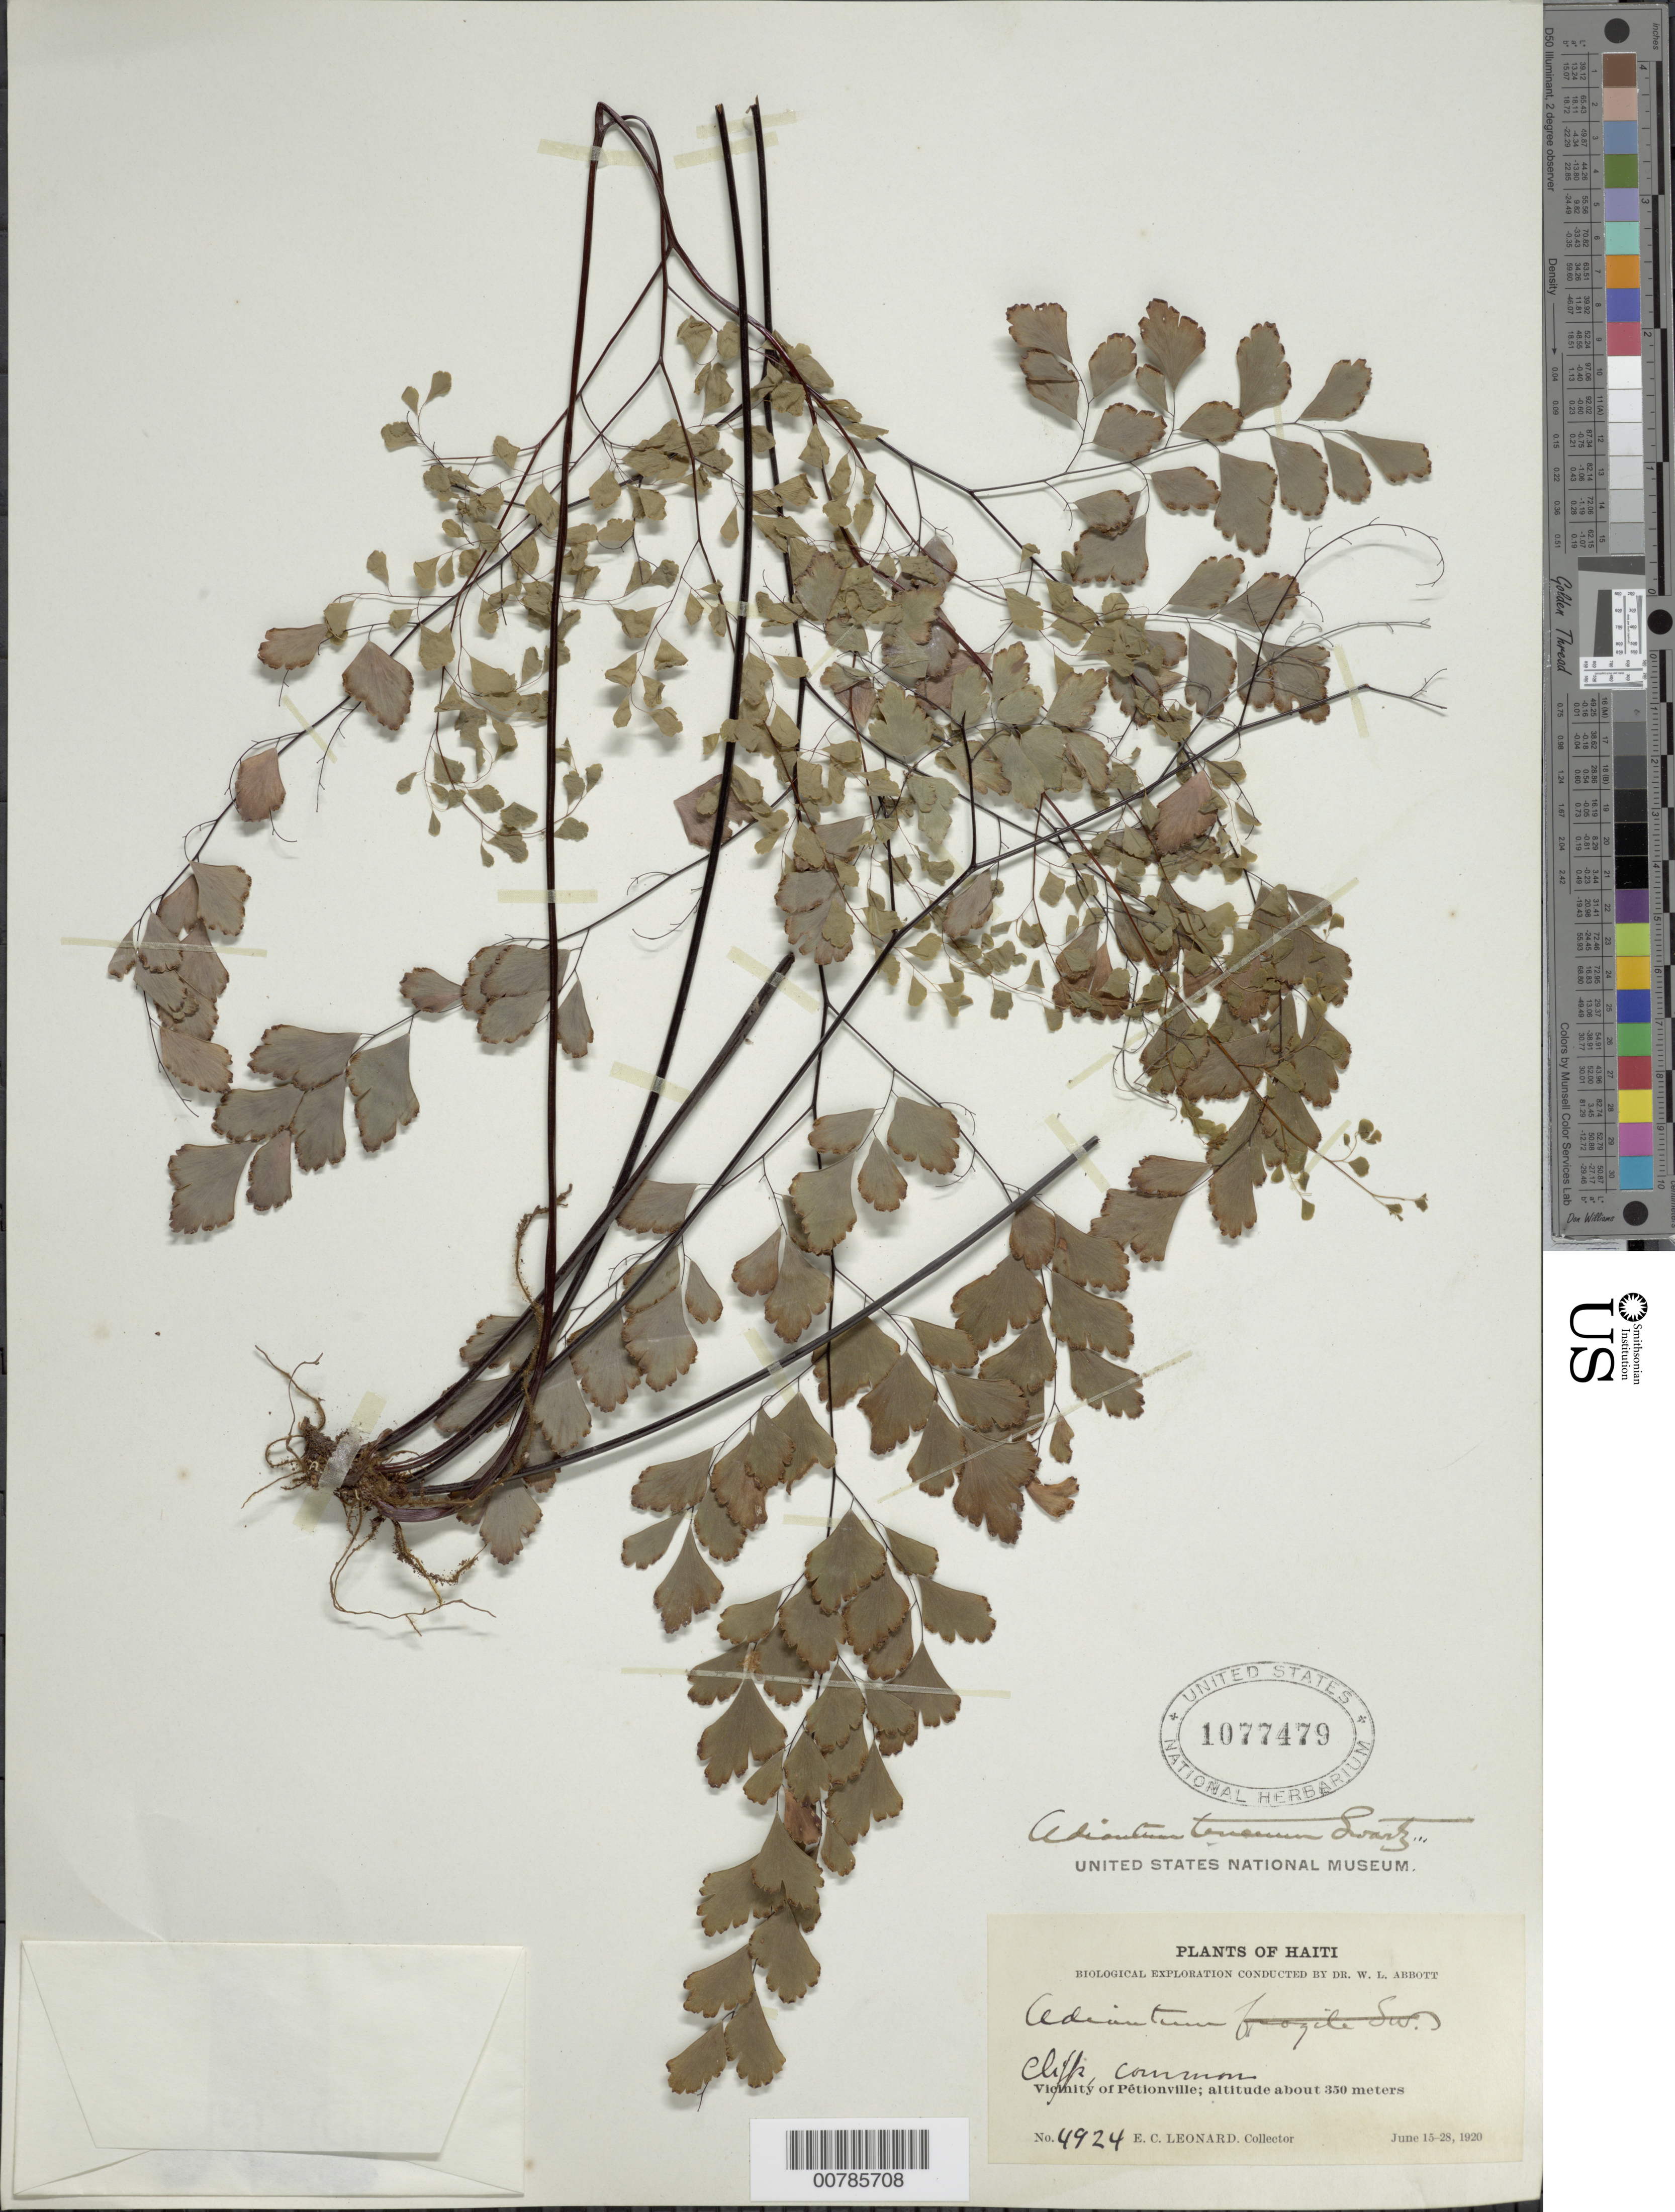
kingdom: Plantae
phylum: Tracheophyta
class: Polypodiopsida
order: Polypodiales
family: Pteridaceae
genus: Adiantum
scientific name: Adiantum tenerum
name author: Sw.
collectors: E. C. Leonard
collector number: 4924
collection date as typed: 15 Jun 1920 28 Jun 1920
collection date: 1920-06-15/1920-06-28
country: Haiti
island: Hispaniola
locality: Pétionville, vicinity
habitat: Cliffs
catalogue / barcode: US 1077479